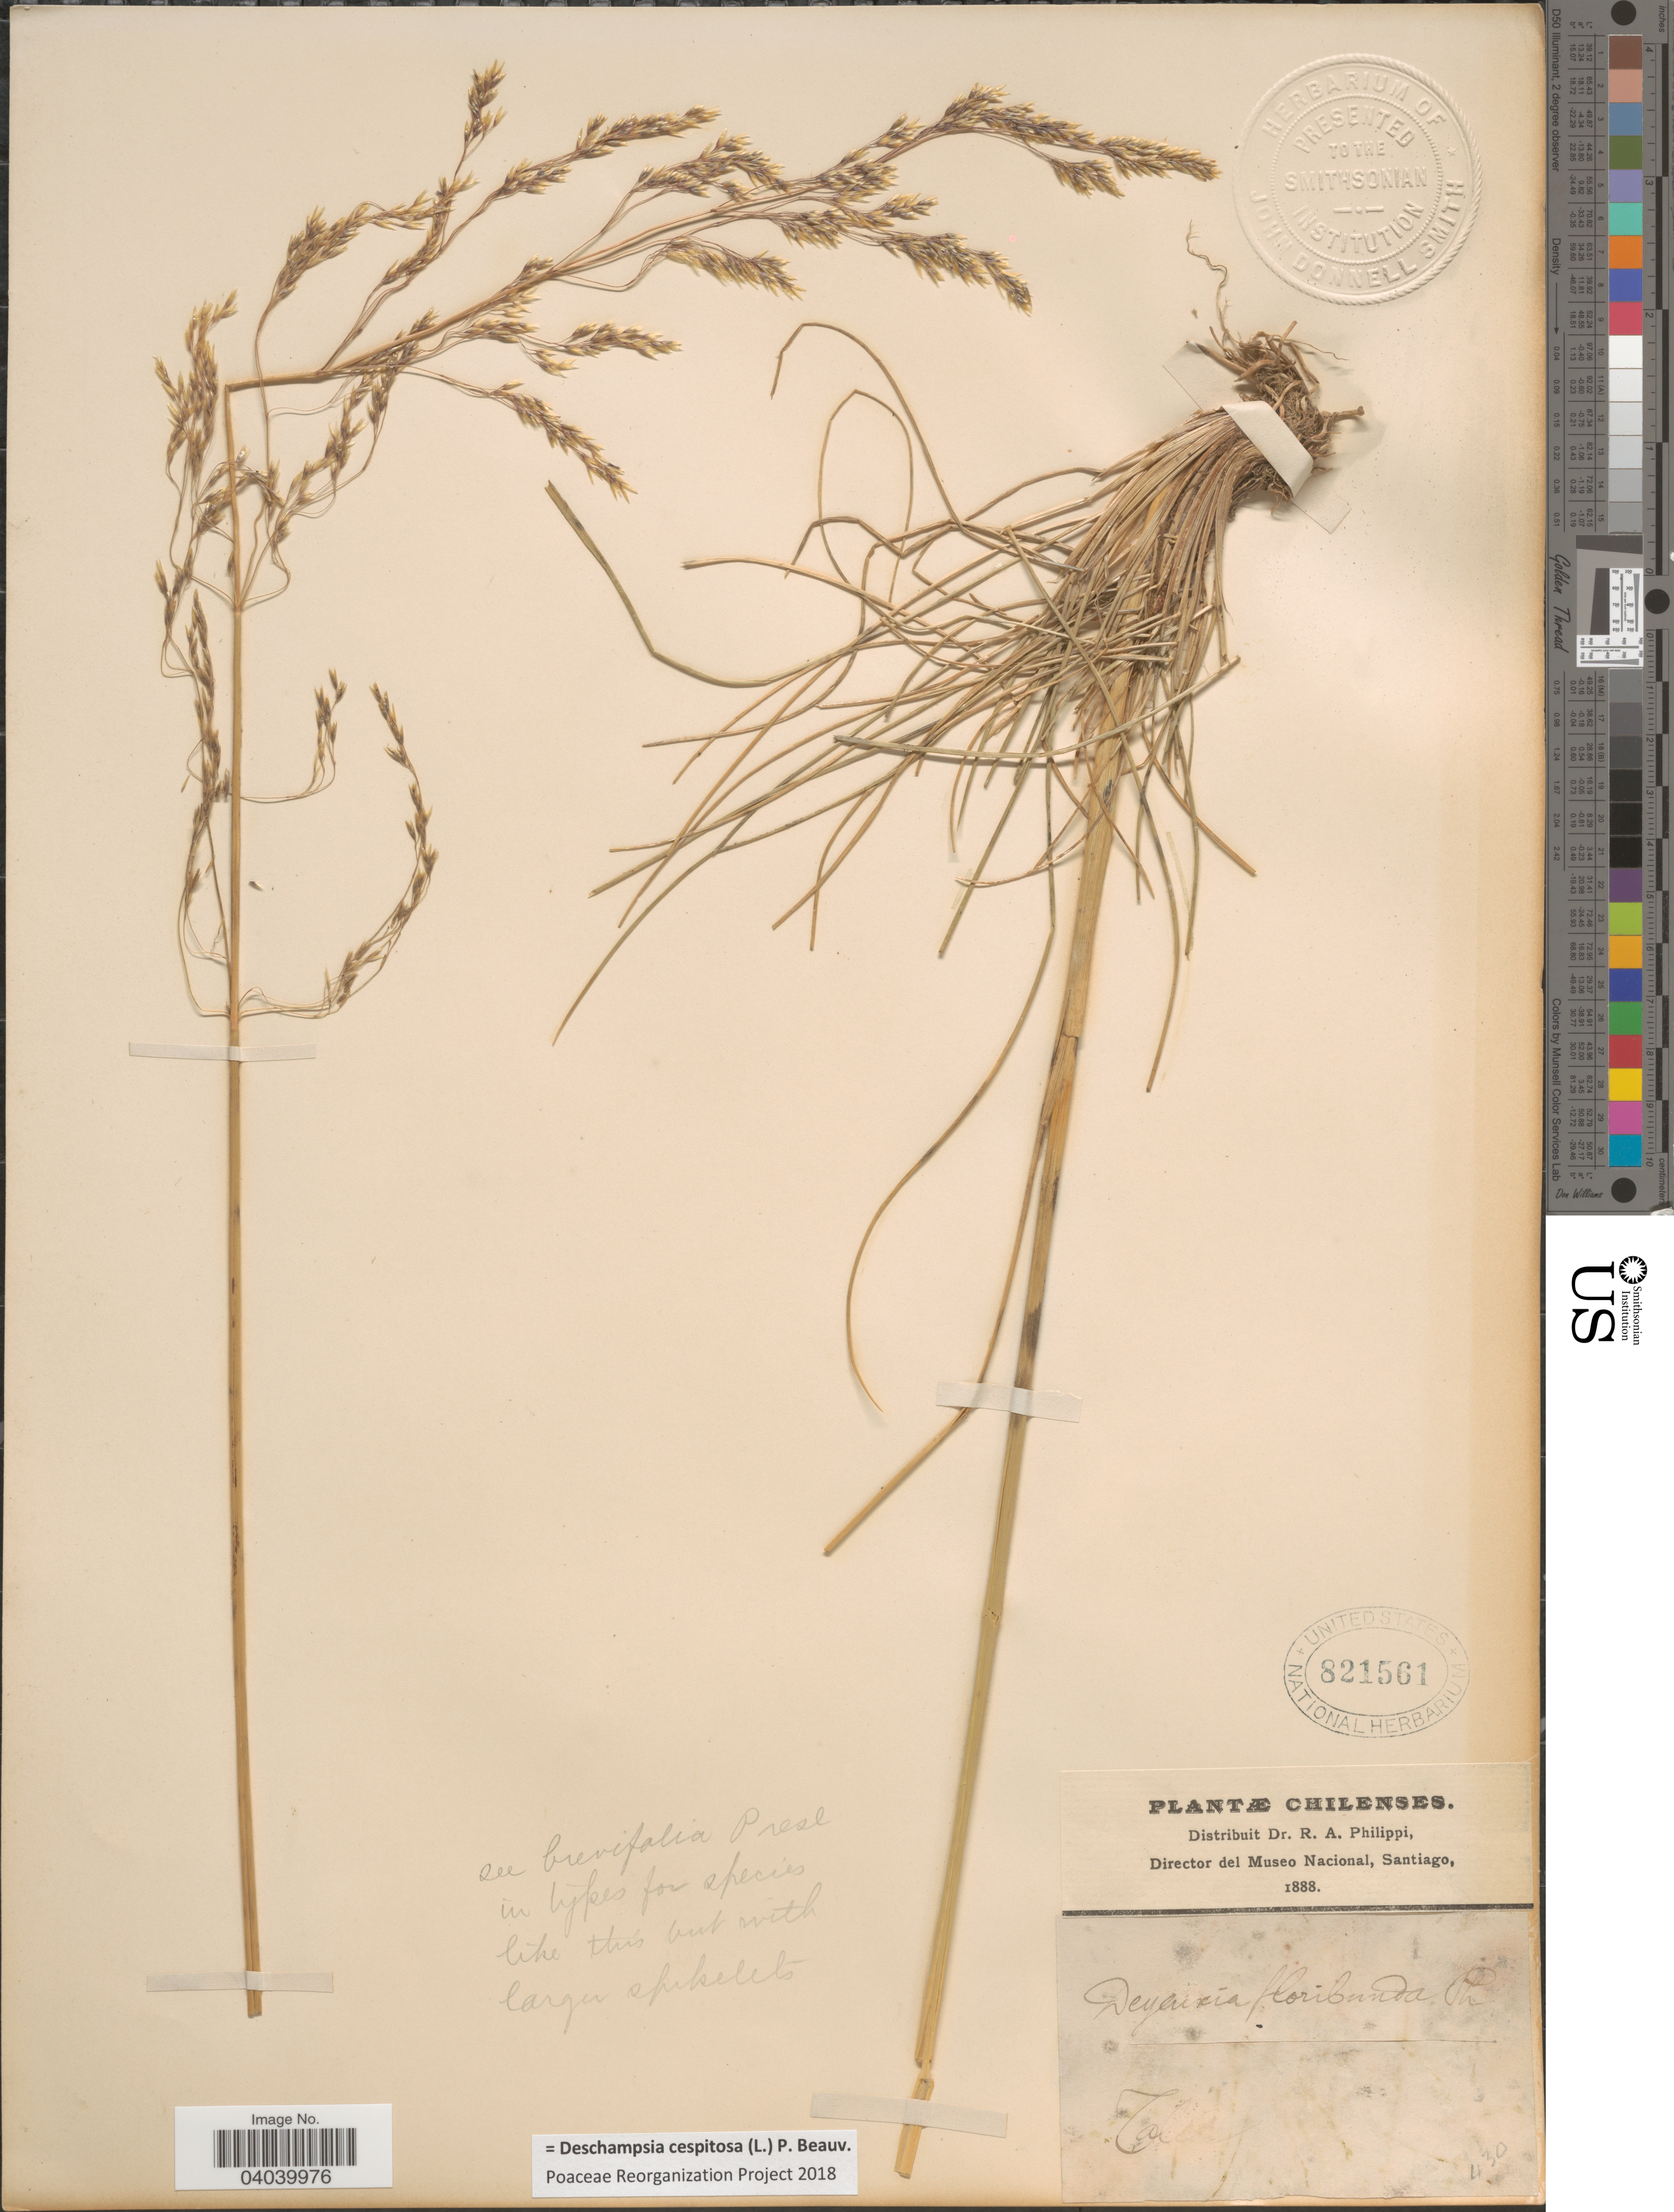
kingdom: Plantae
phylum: Tracheophyta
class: Liliopsida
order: Poales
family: Poaceae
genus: Deschampsia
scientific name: Deschampsia cespitosa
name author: (L.) P. Beauv.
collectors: ex. herb. R.A. Philippi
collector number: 430?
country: Chile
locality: Talca.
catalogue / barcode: US 821561